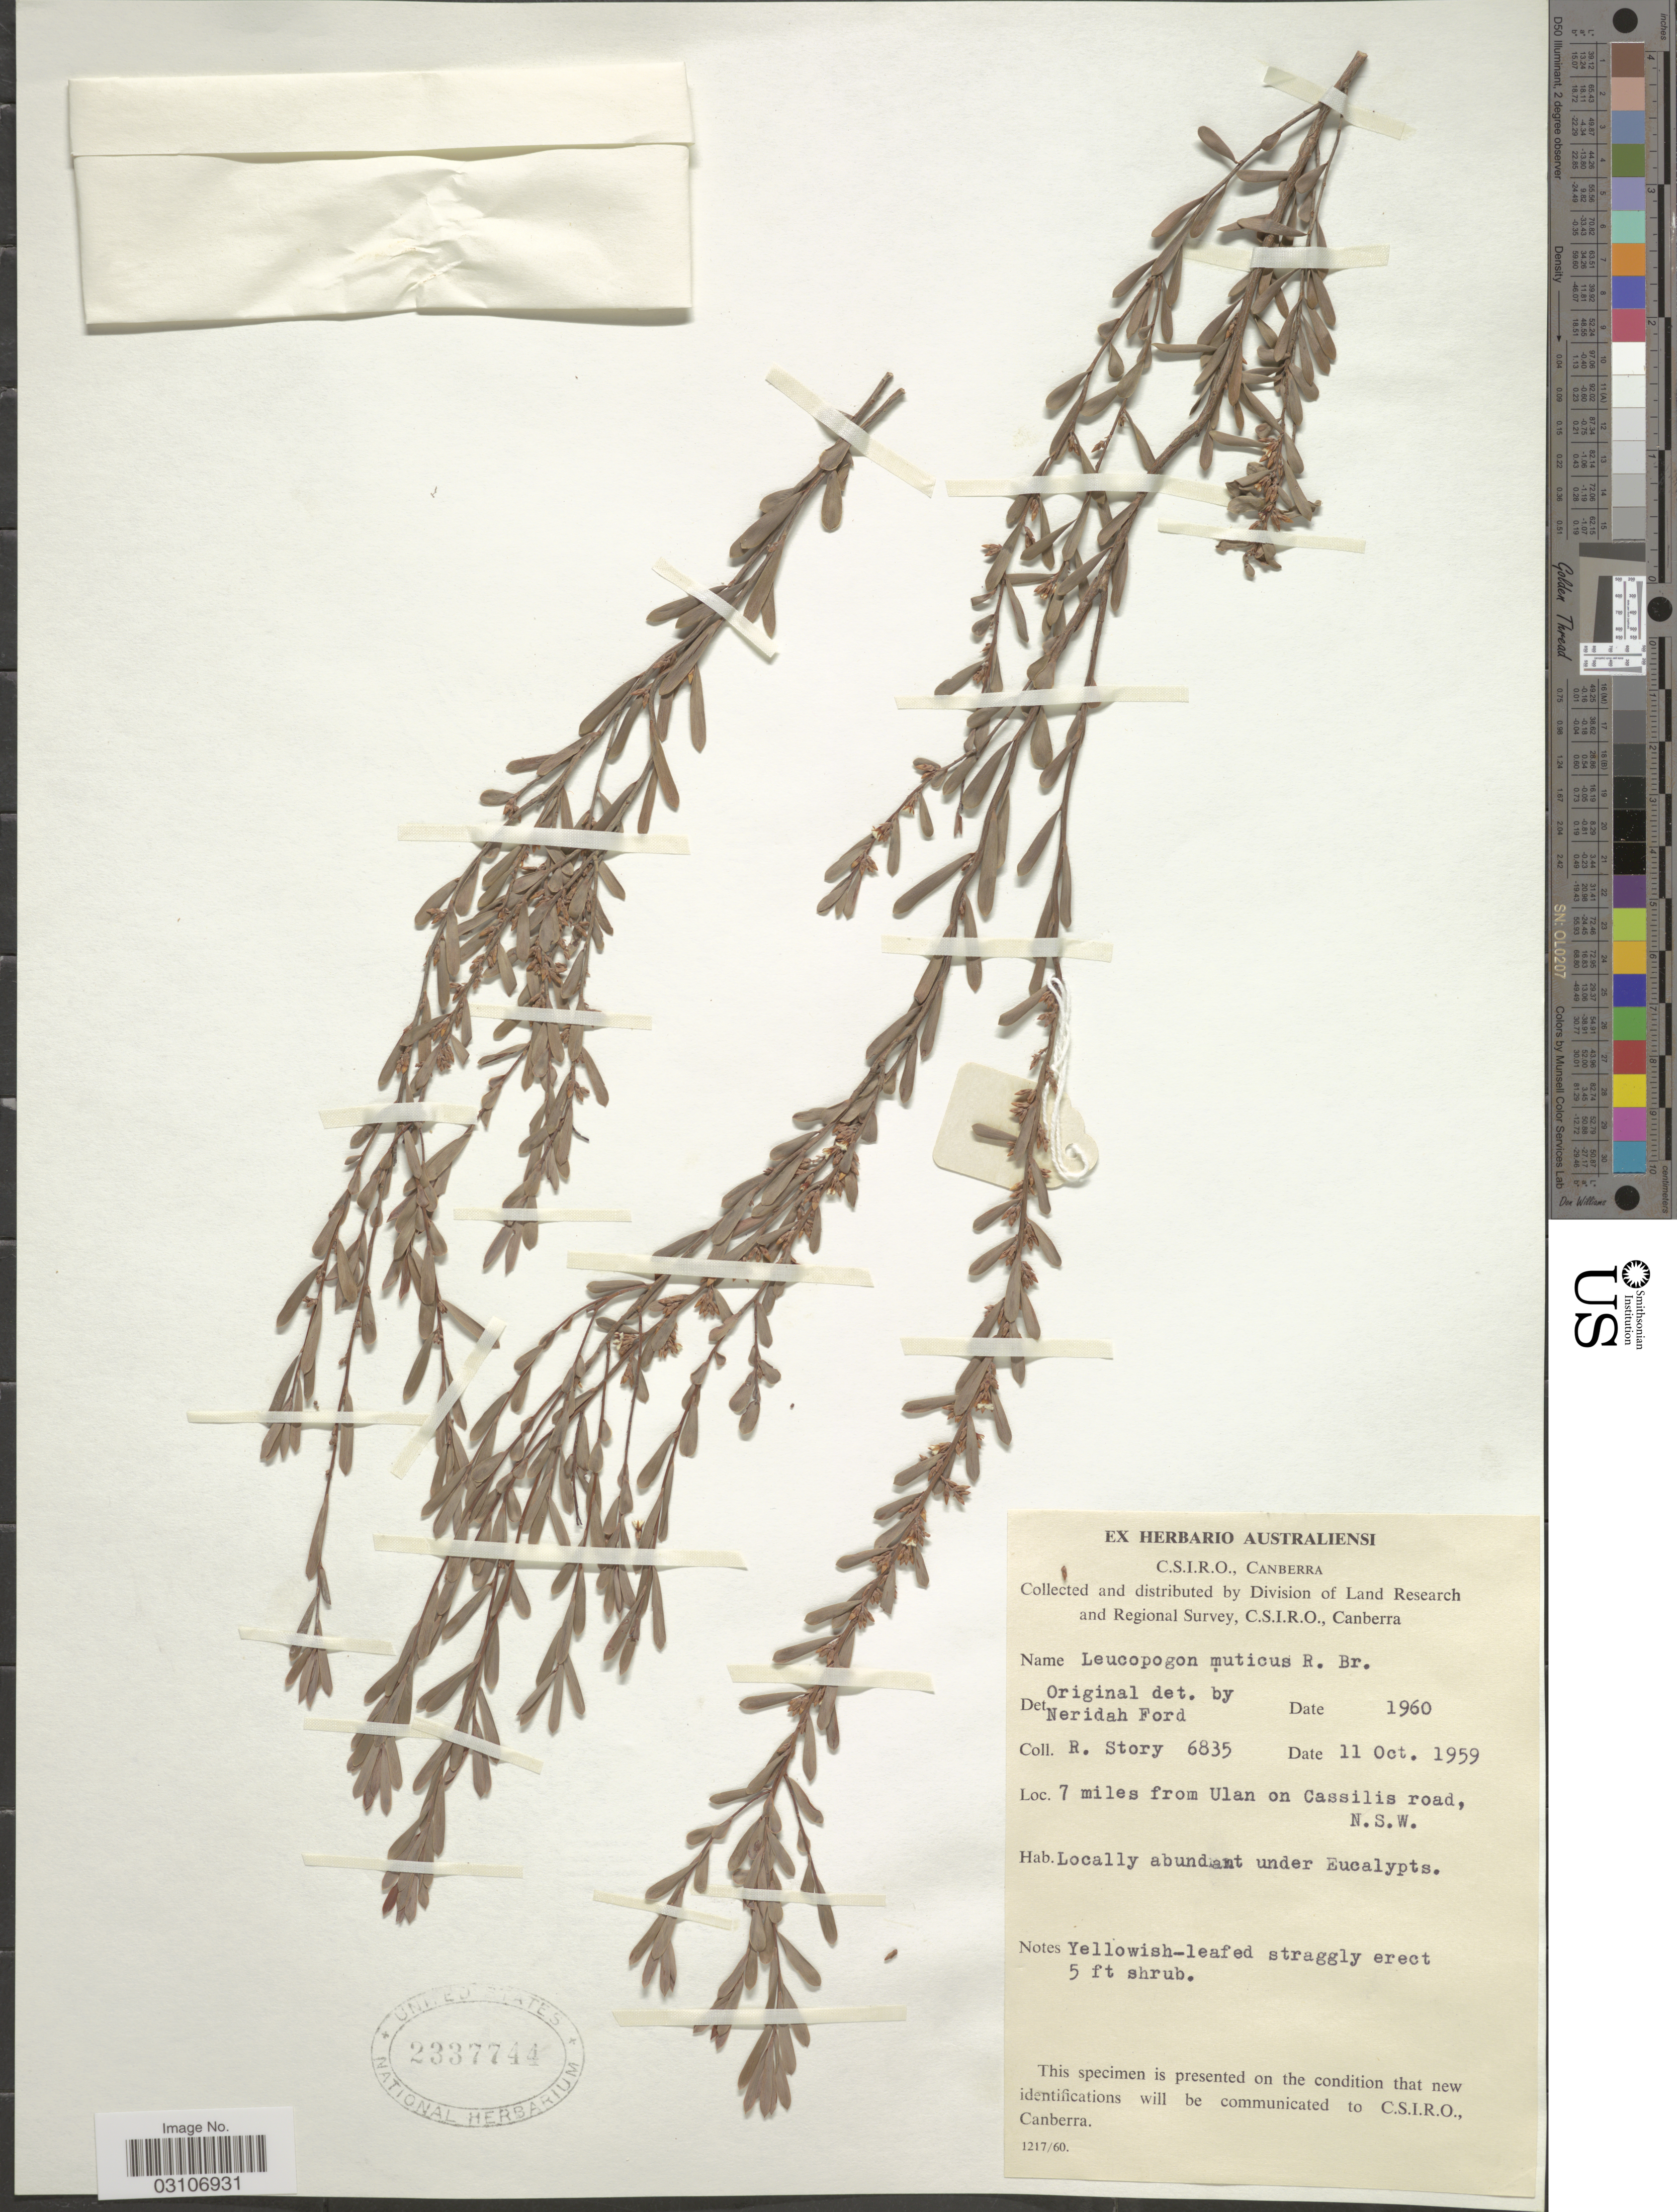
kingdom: Plantae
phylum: Tracheophyta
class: Magnoliopsida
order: Ericales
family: Ericaceae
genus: Leucopogon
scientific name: Leucopogon muticus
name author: R. Br.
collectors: R. Story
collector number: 6835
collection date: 1959-10-11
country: Australia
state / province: New South Wales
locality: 7 miles from Ulan on Cassilis road.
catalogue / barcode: US 2337744